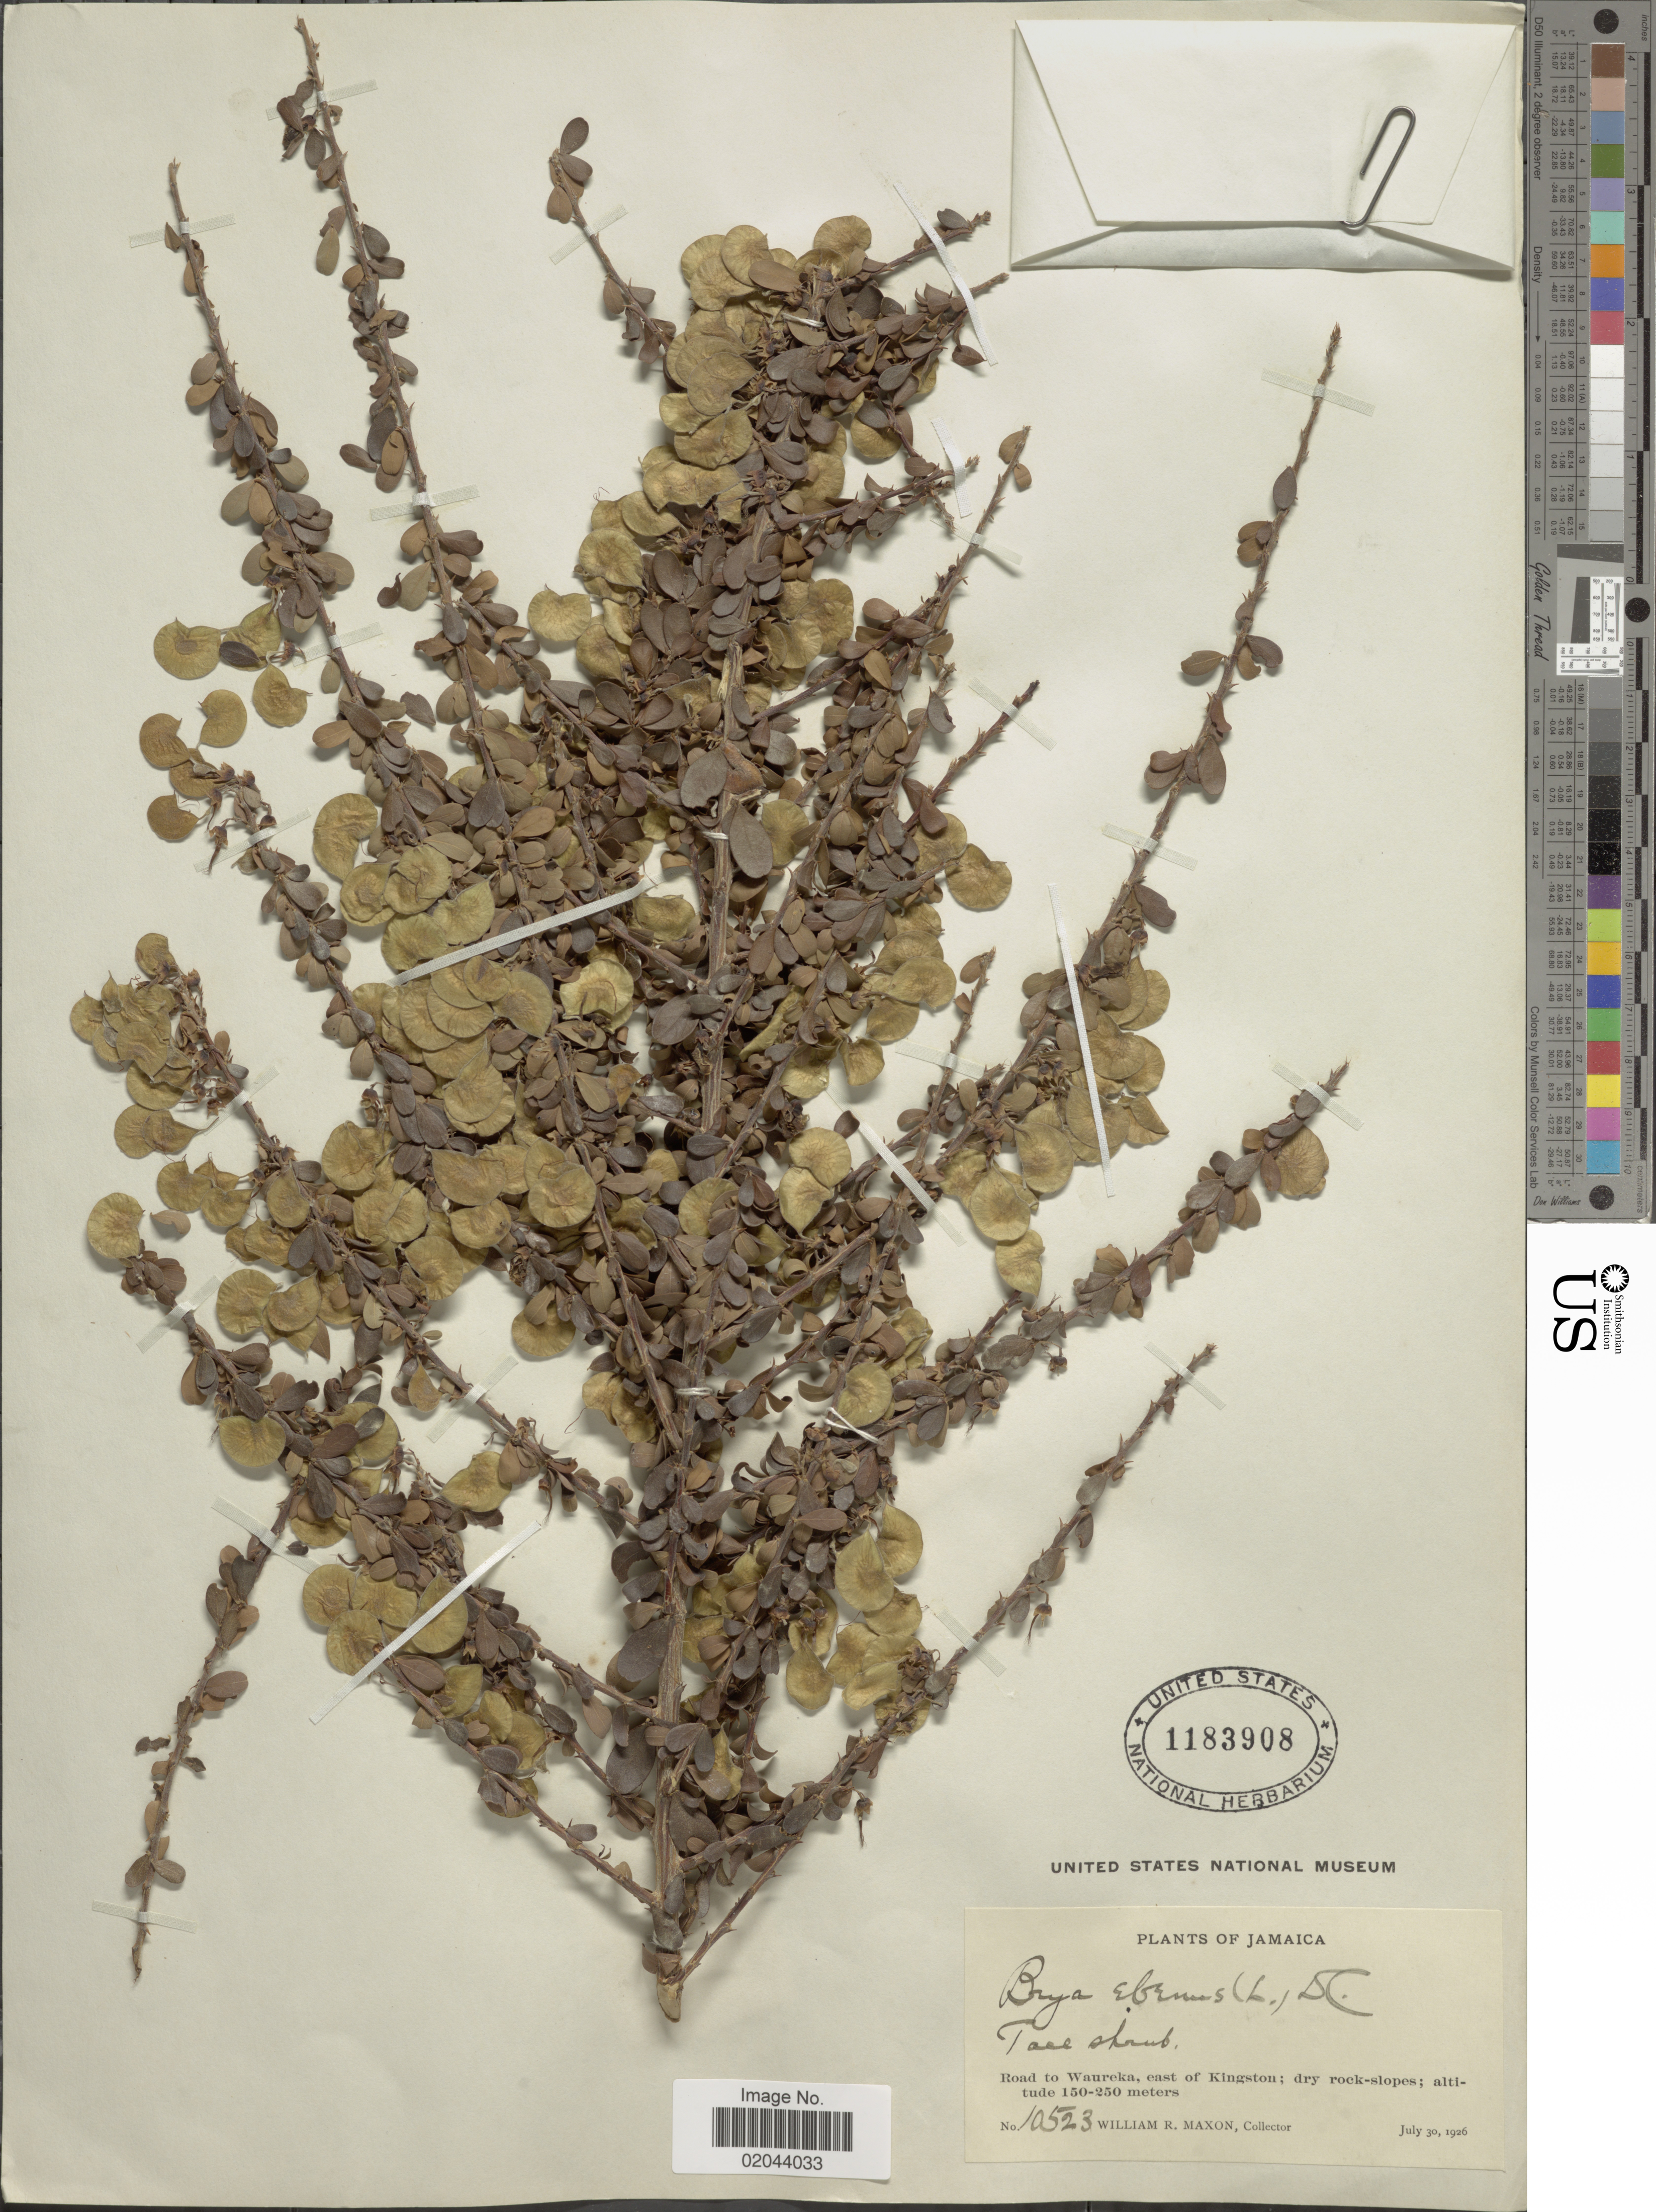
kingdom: Plantae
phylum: Tracheophyta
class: Magnoliopsida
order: Fabales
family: Fabaceae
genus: Brya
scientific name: Brya ebenus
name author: (L.) DC.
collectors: W. R. Maxon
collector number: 10523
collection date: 1926-07-30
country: Jamaica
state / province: Kingston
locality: Road to Waurecka, east of Kingston; dry rock-slopes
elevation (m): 150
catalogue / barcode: US 1183908